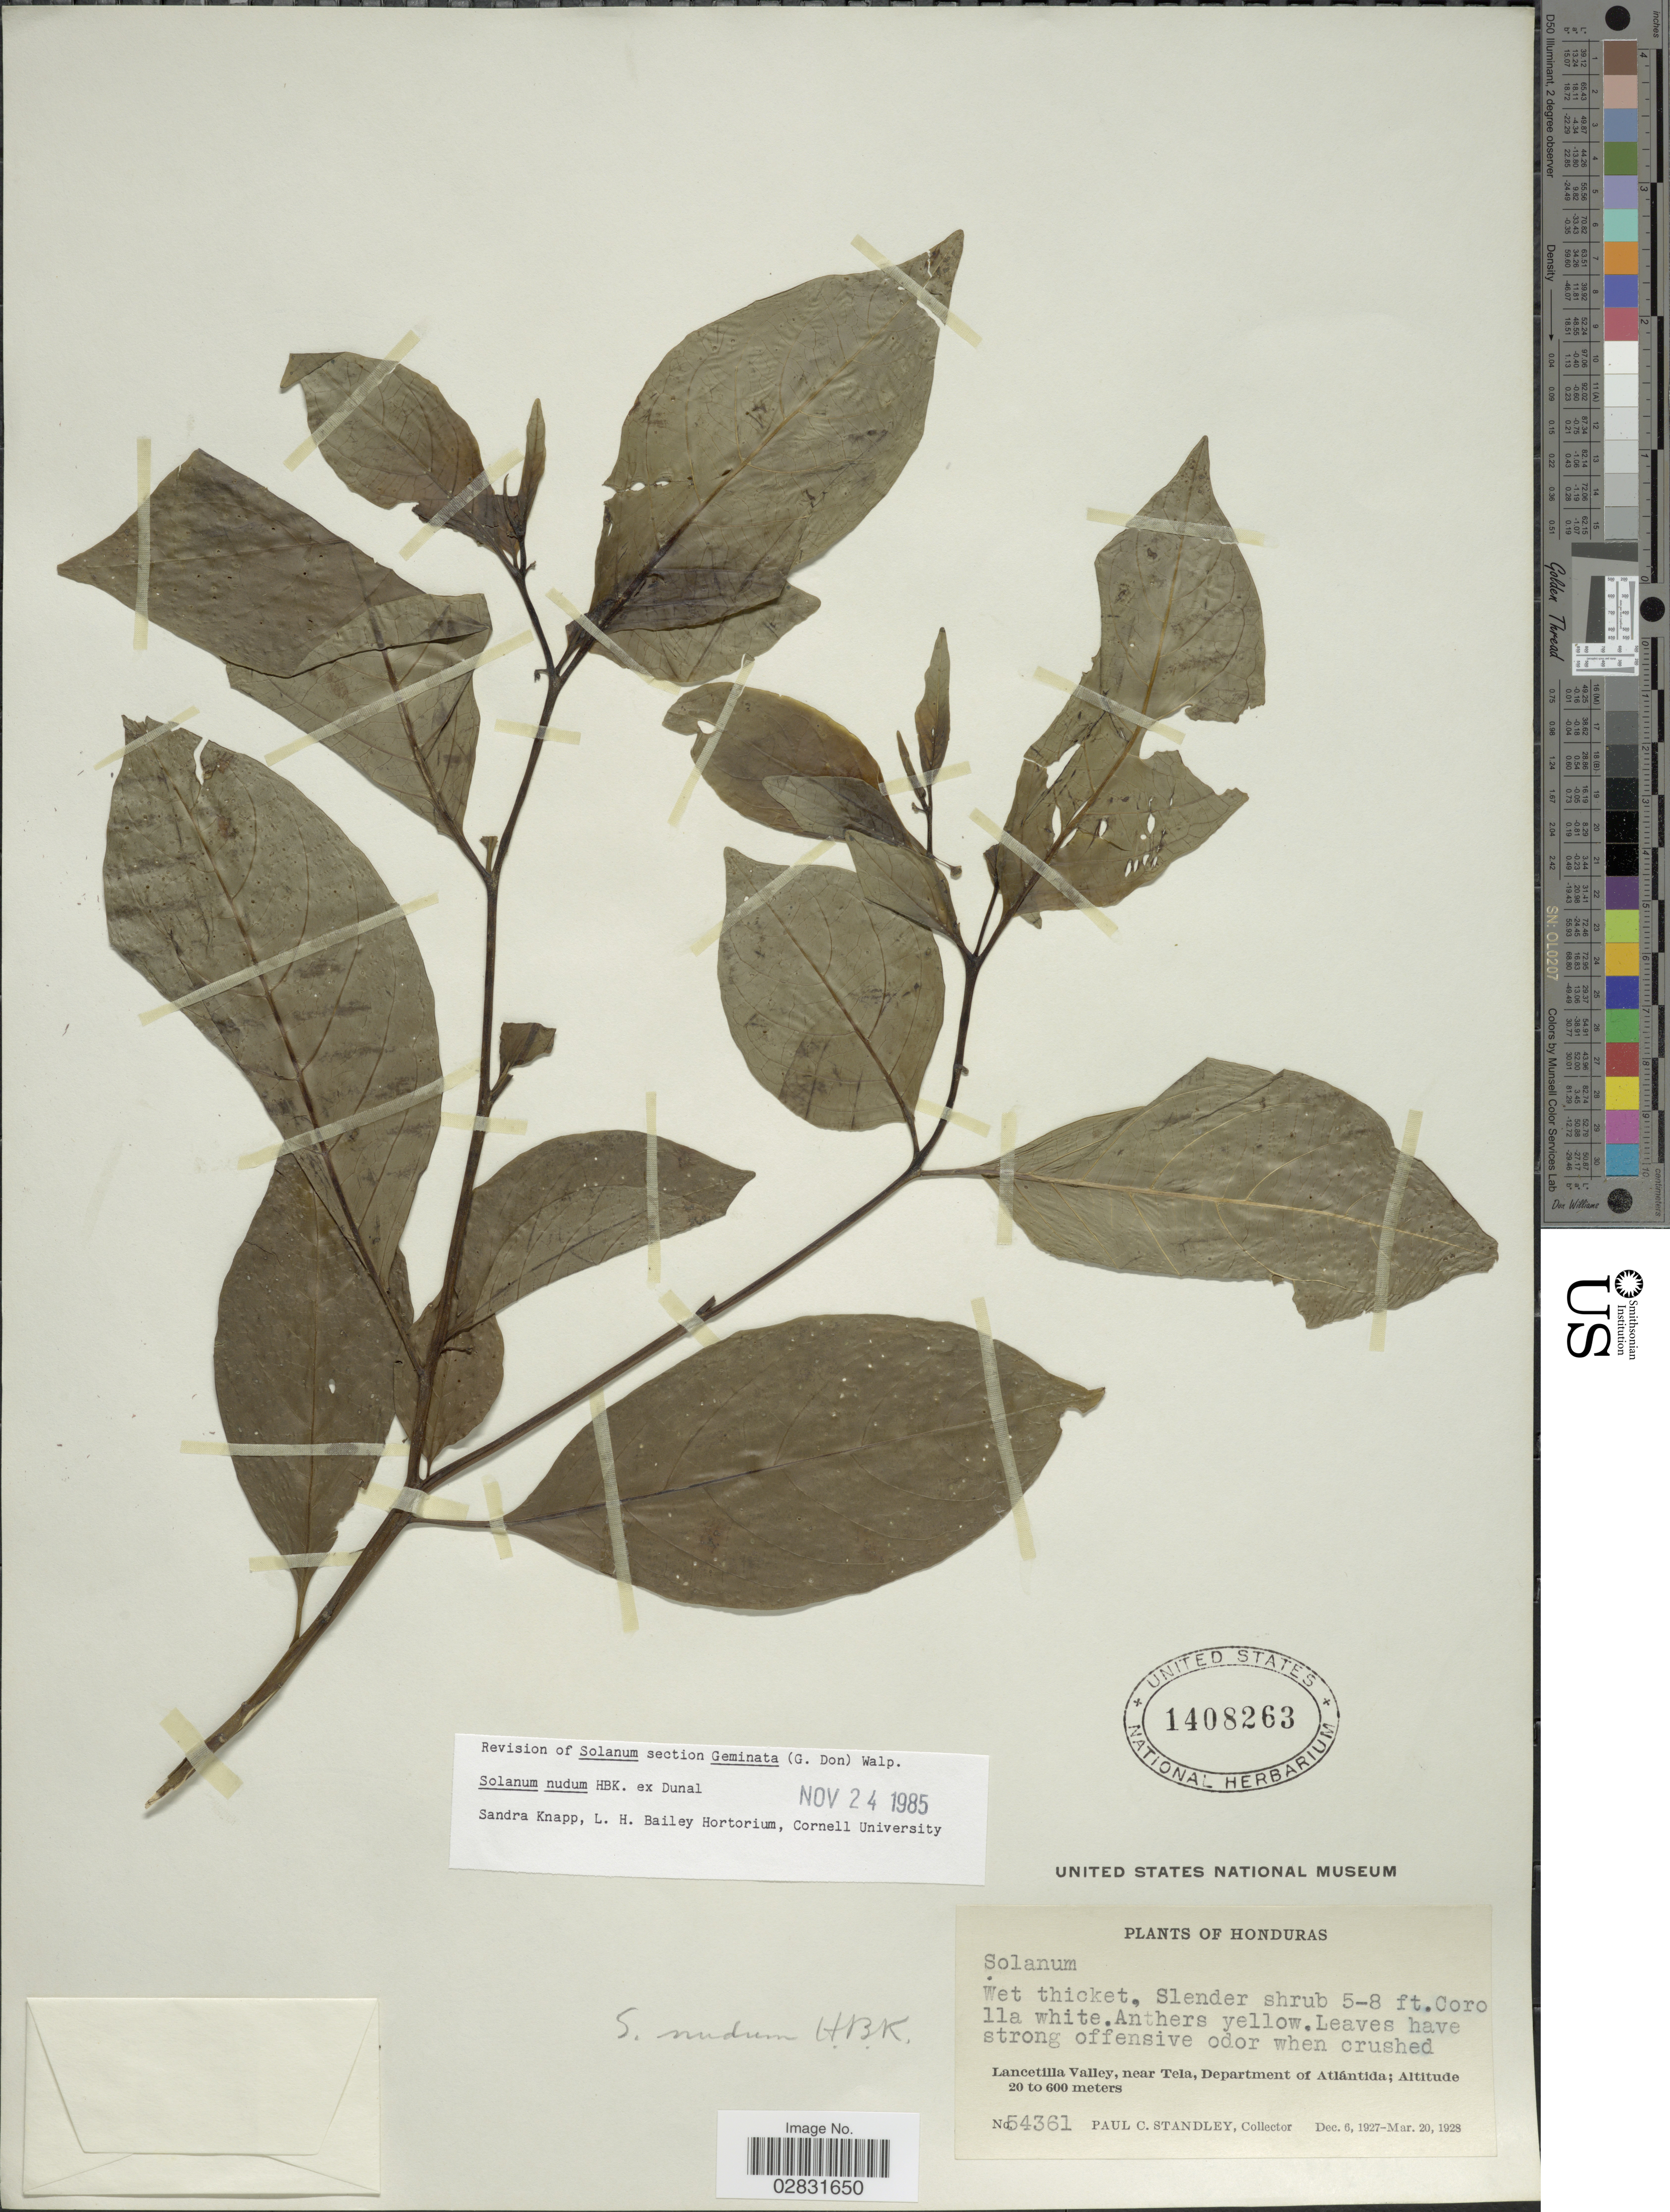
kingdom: Plantae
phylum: Tracheophyta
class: Magnoliopsida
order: Solanales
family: Solanaceae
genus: Solanum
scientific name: Solanum nudum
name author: Humb. & Bonpl. ex Dunal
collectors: P. C. Standley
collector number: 54361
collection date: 1927-12-06/1928-03-20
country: Honduras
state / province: Atlántida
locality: Lancetilla Valley, near Tela, Department of Atlántida.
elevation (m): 20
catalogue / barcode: US 1408263